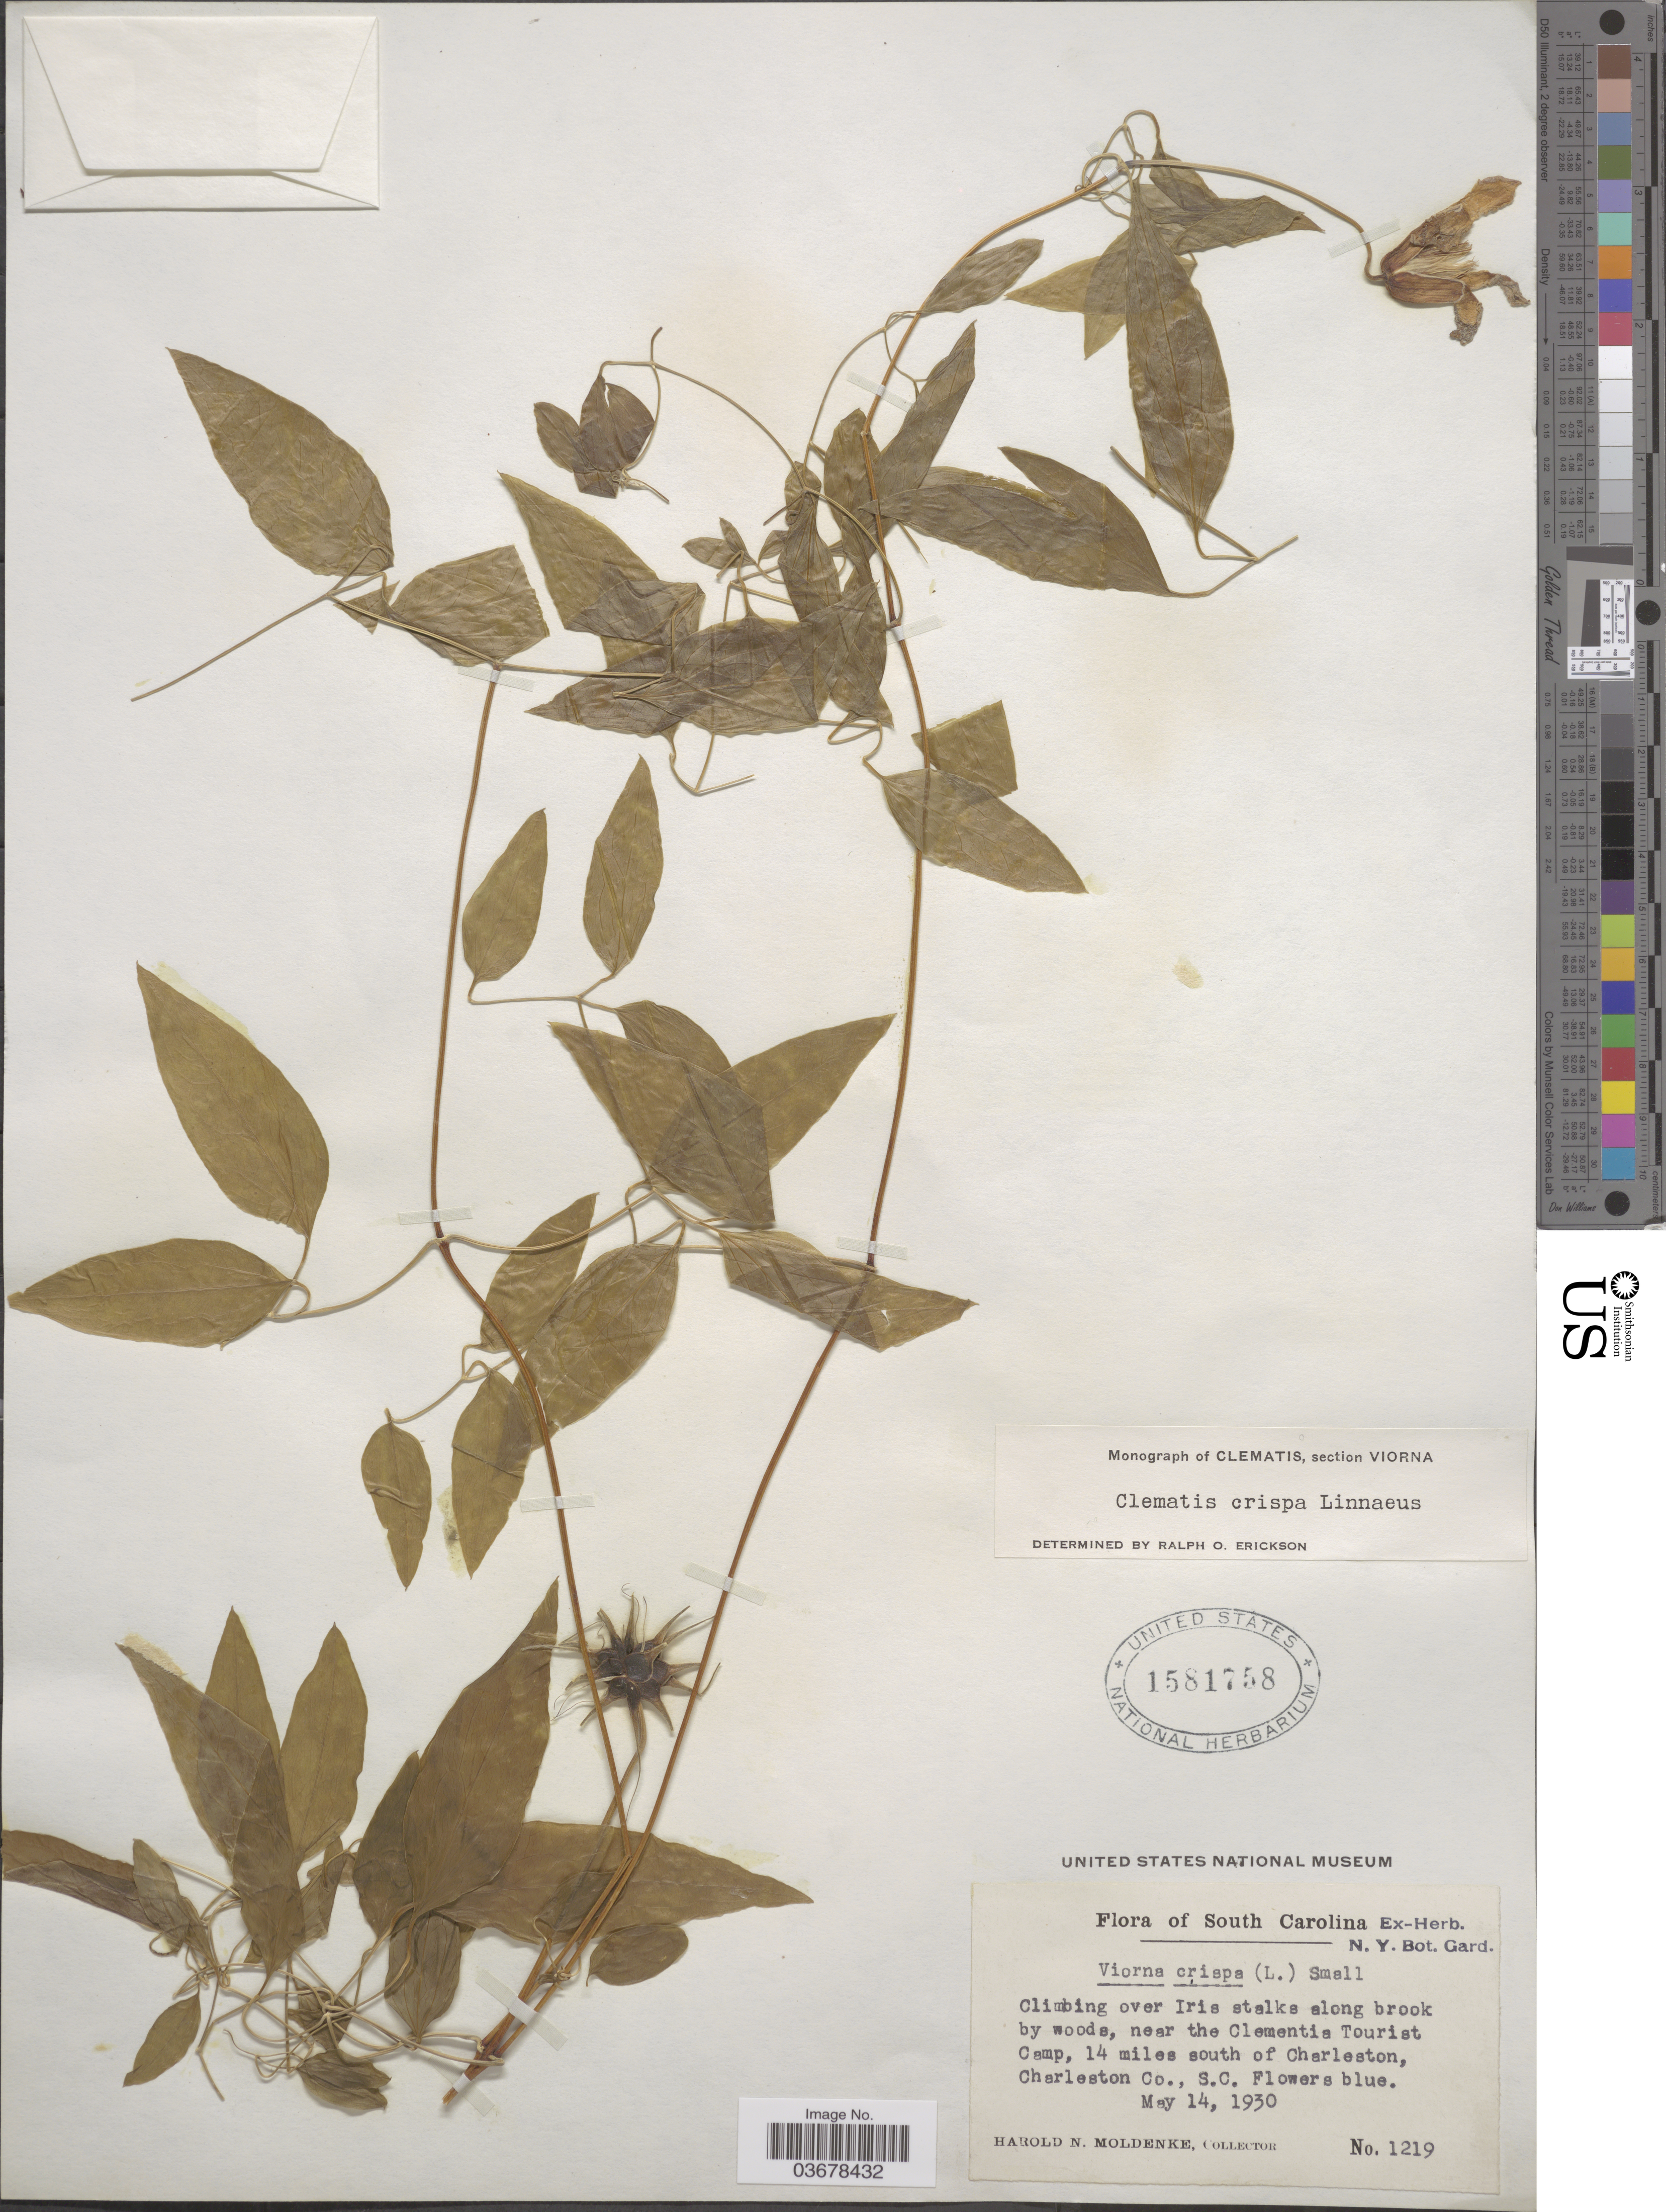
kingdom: Plantae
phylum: Tracheophyta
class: Magnoliopsida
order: Ranunculales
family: Ranunculaceae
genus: Clematis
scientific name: Clematis viorna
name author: L.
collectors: H. N. Moldenke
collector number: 1219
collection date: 1930-05-14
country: United States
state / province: South Carolina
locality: Along brook by woods, near the Clementia Tourist Camp, 14 miles south of Charleston, Charleston Co.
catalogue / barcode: US 1581758